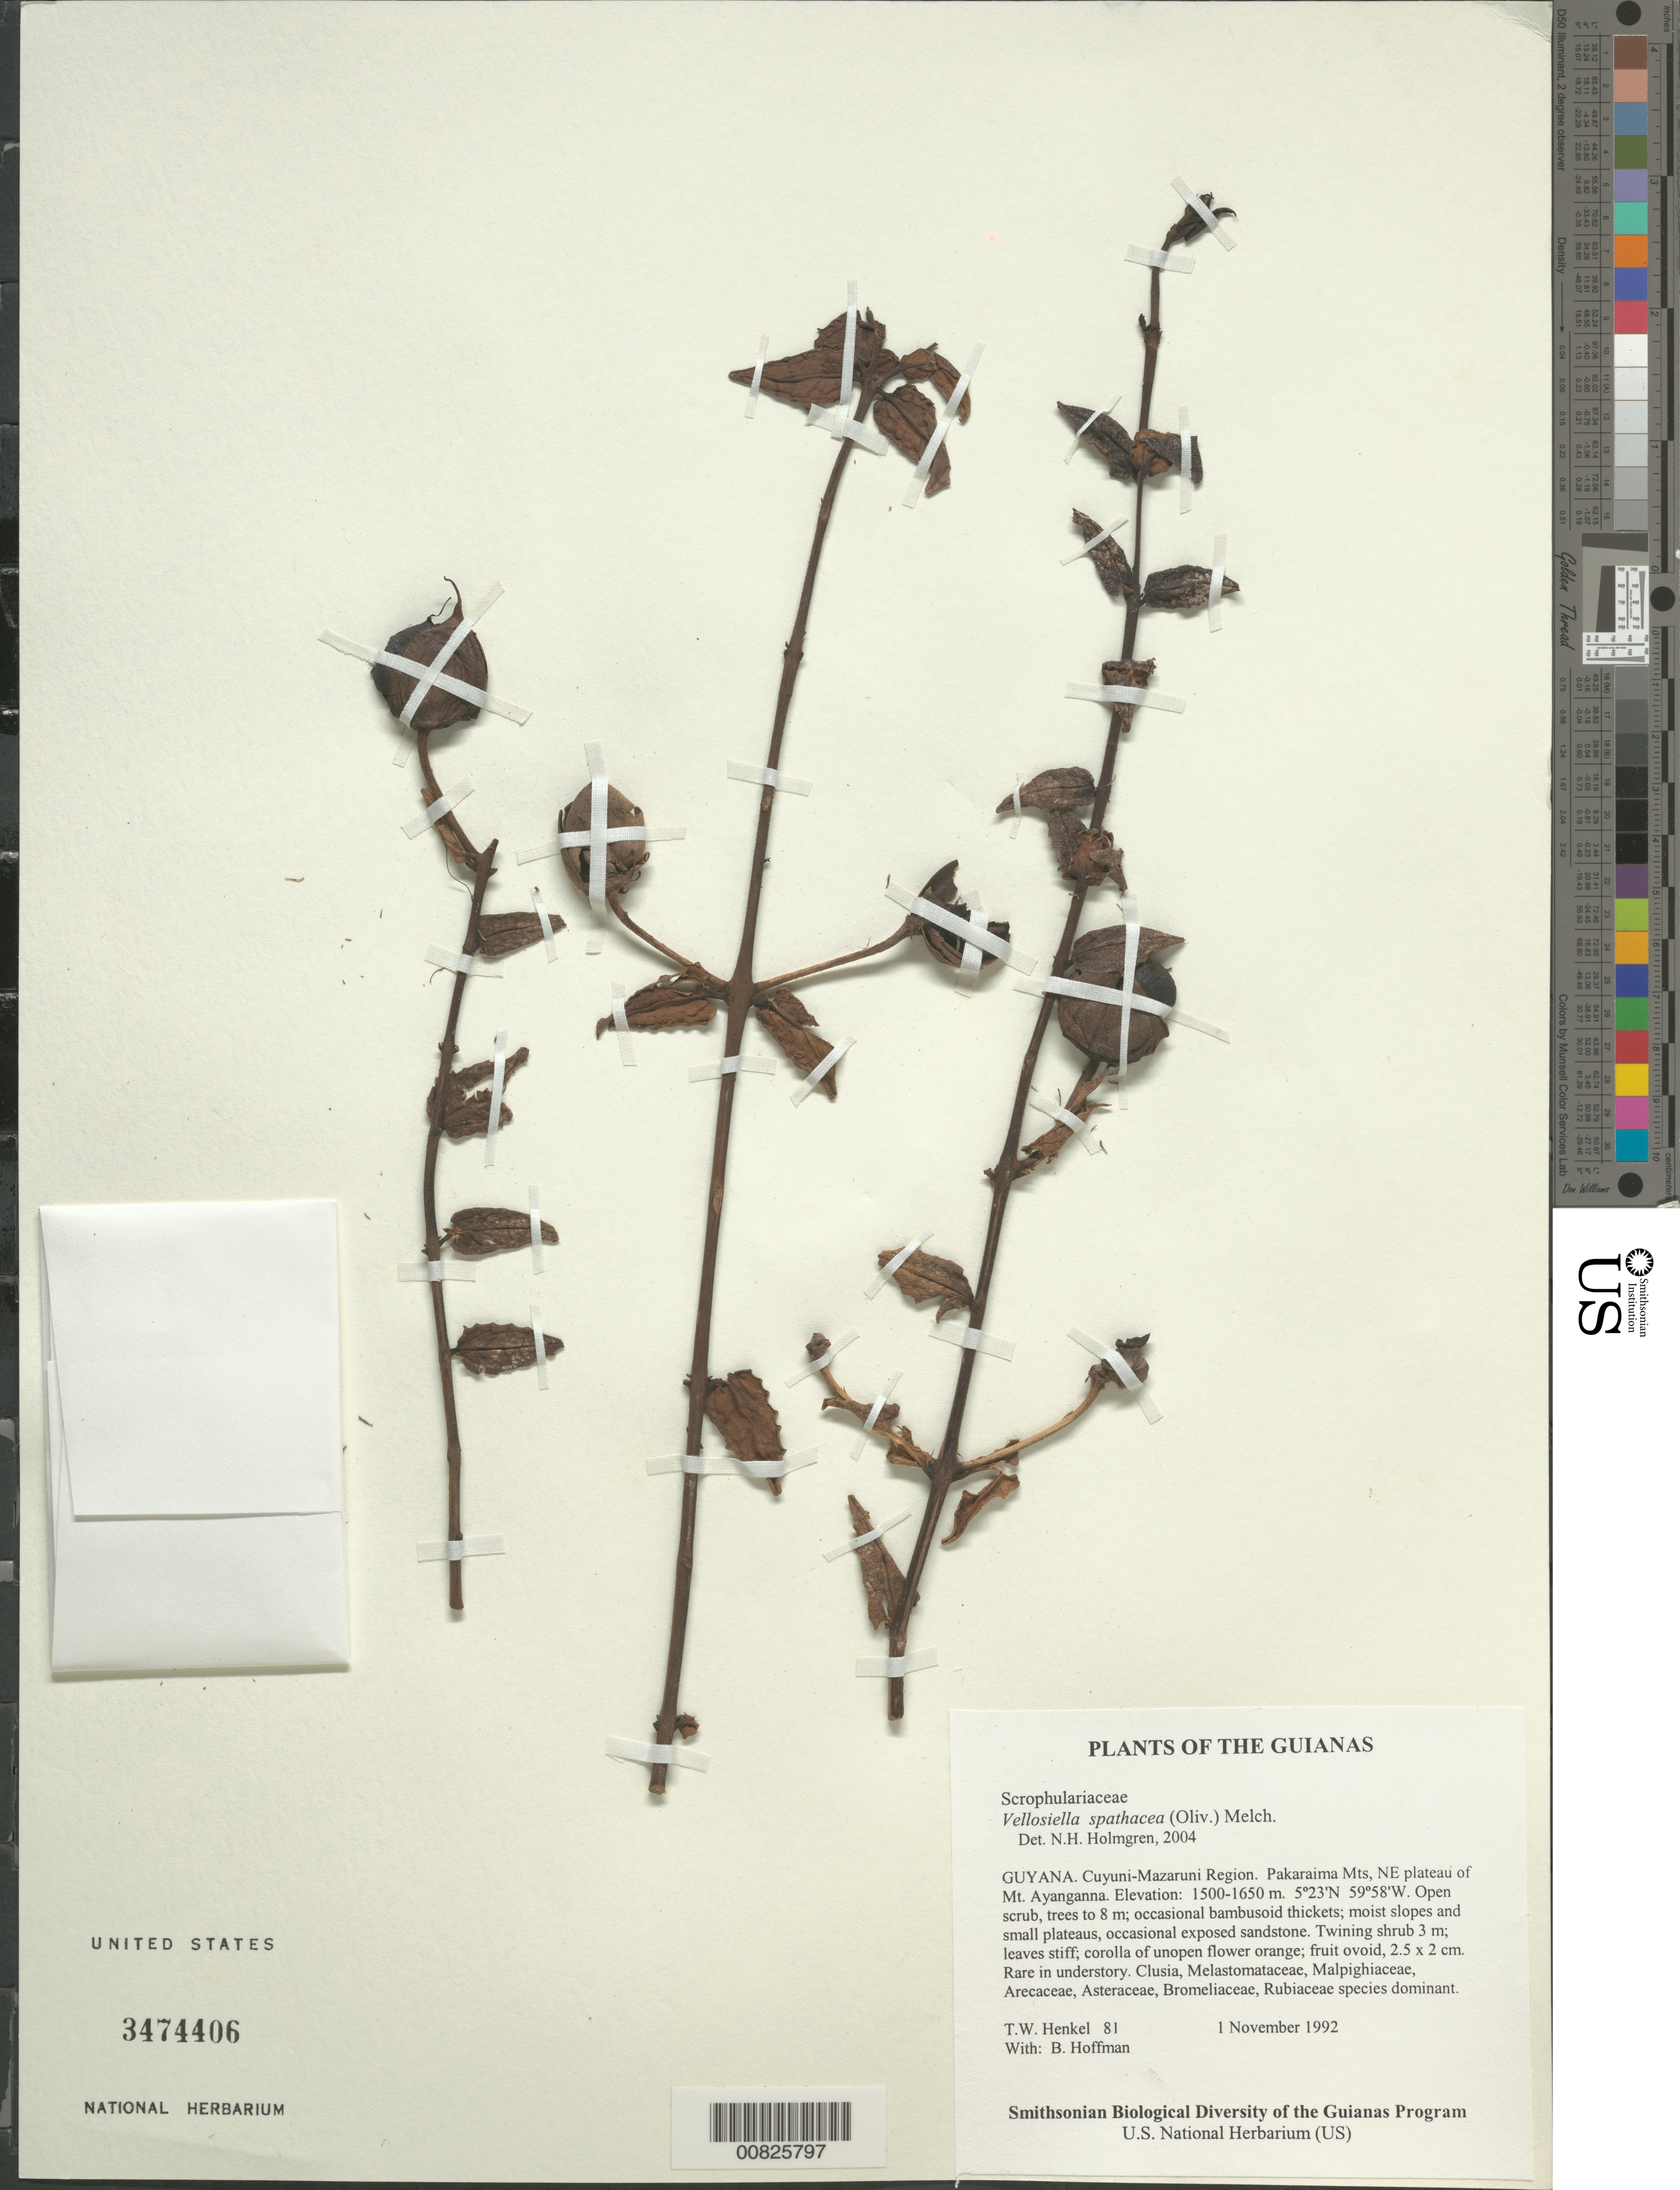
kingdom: Plantae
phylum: Tracheophyta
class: Magnoliopsida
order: Lamiales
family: Orobanchaceae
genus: Vellosiella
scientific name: Vellosiella spathacea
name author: (Oliv.) Melch.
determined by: Holmgren, N. H., (NY), New York Botanical Garden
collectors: T. Henkel & B. Hoffman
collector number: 81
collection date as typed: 1 November 1992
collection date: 1992-11-01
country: Guyana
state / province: Cuyuni-Mazaruni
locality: Pakaraima Mts, NE plateau of Mt. Ayanganna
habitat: Open scrub, trees to 8 m; occasional bambusoid thickets; moist slopes and small plateaus, occasional exposed sandstone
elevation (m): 1500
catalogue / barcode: US 3474406